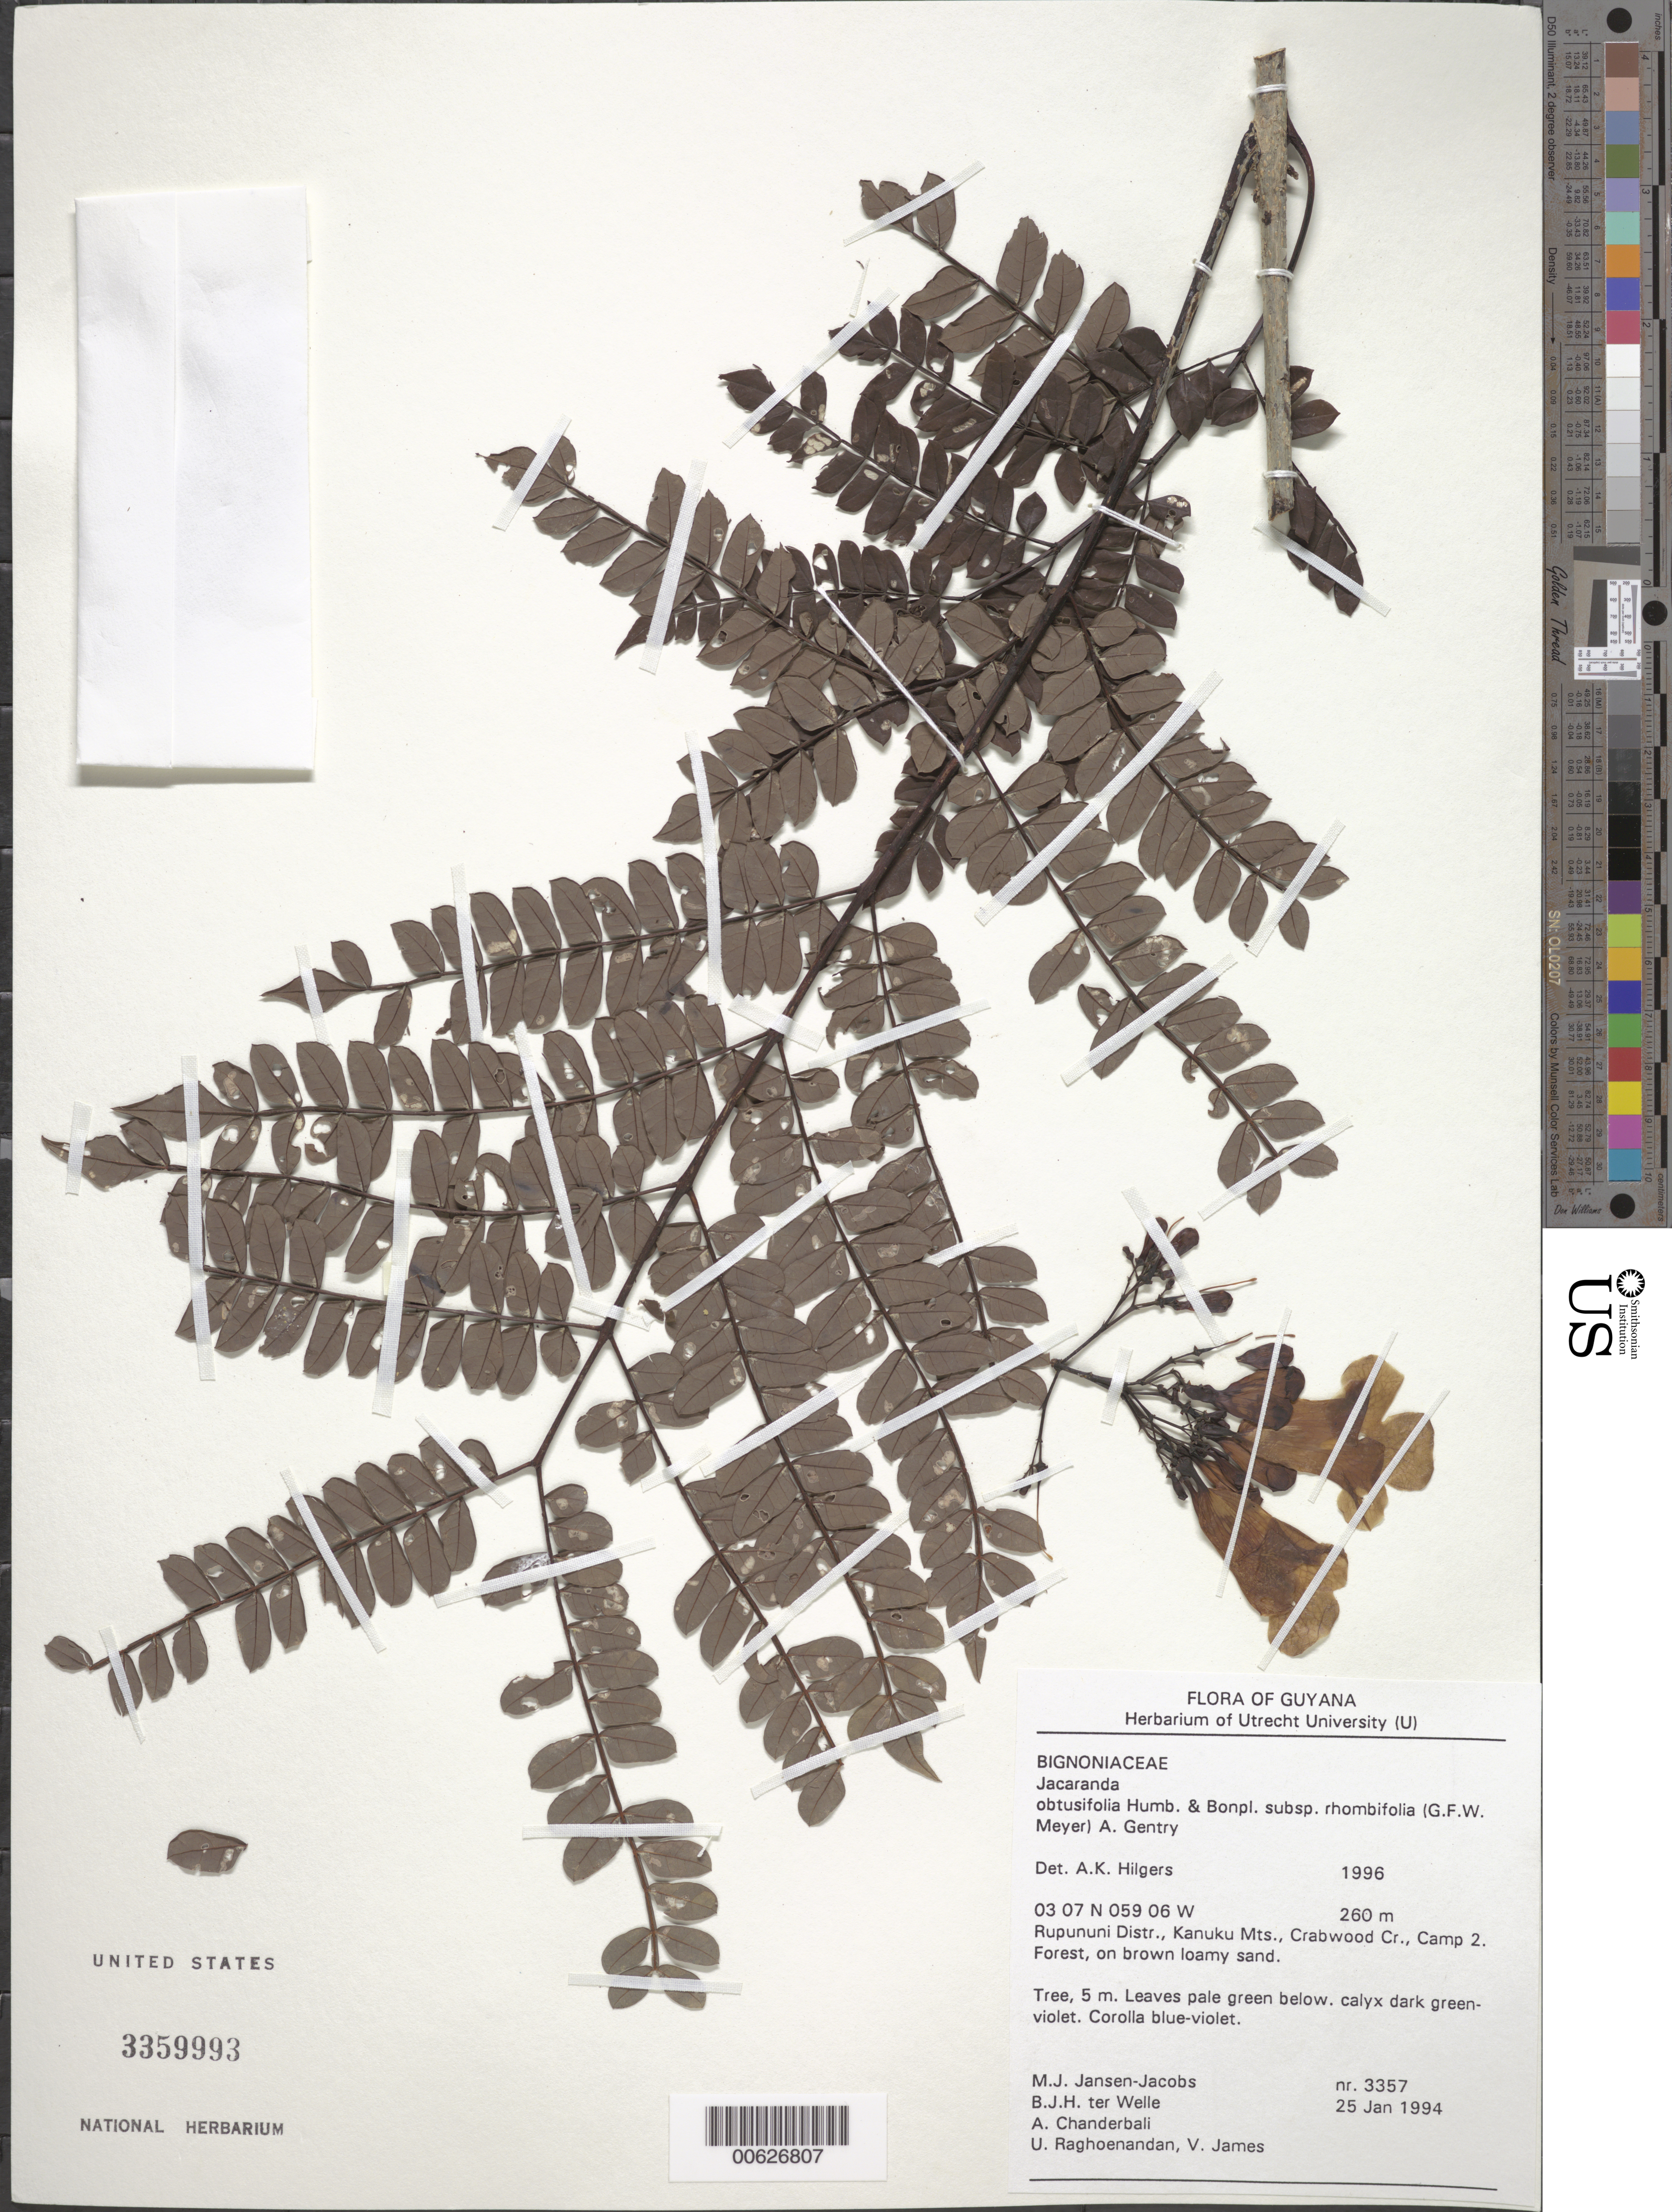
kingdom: Plantae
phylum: Tracheophyta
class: Magnoliopsida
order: Lamiales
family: Bignoniaceae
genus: Jacaranda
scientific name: Jacaranda obtusifolia subsp. rhombifolia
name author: (G. Mey.) A.H. Gentry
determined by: Hilgers, A. K.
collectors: M. J. Jansen-Jacobs, B. Welle, A. S. Chanderbali, U. Raghoenandan & V. James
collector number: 3357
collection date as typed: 25-Jan-94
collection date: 1994-01-25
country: Guyana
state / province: U. Takutu-U. Essequibo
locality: Crabwood Cr., Camp 2, Kanuku Mts., Rupununi District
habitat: Forest on brown loamy sand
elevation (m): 260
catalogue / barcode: US 3359993